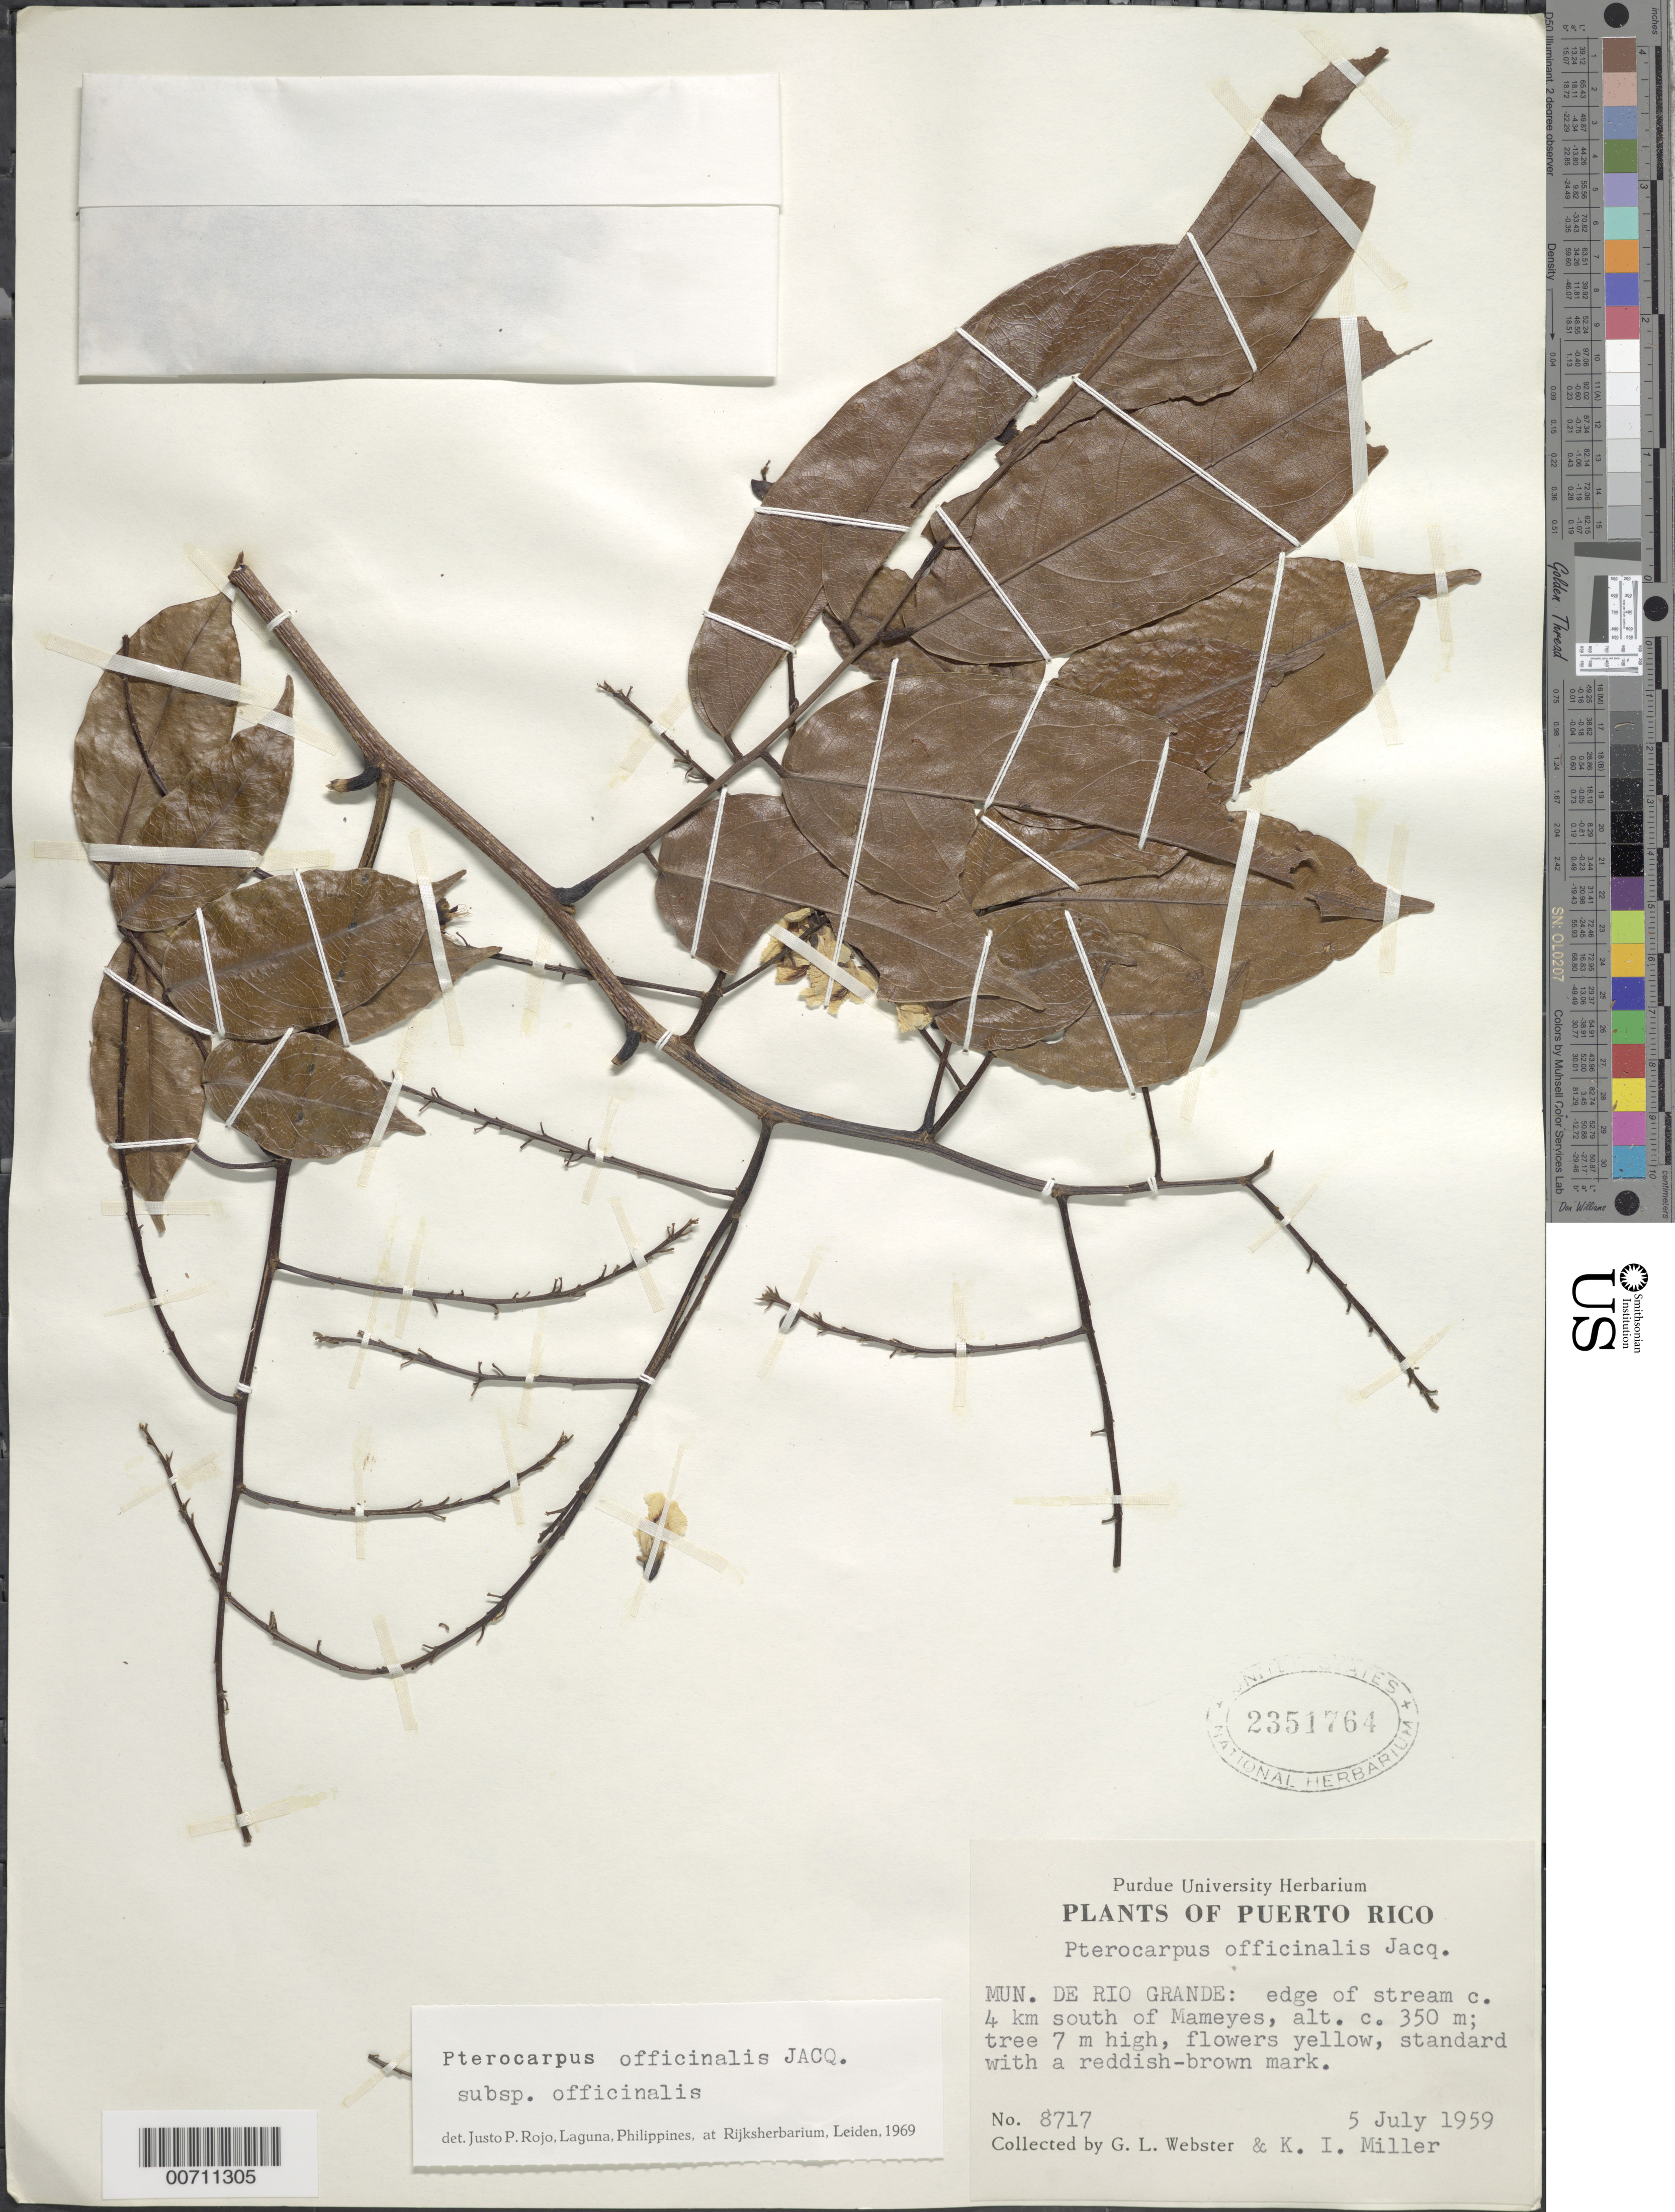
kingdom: Plantae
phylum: Tracheophyta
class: Magnoliopsida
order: Fabales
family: Fabaceae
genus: Pterocarpus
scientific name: Pterocarpus officinalis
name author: Jacq.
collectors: G. L. Webster & K. I. Miller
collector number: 8717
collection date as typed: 05 Jul 1959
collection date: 1959-07-05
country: Puerto Rico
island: Greater Antilles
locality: Mun. de Rio Grande: edge of stream c. 4 km S of Mameyes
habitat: Edge of stream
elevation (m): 350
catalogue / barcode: US 2351764